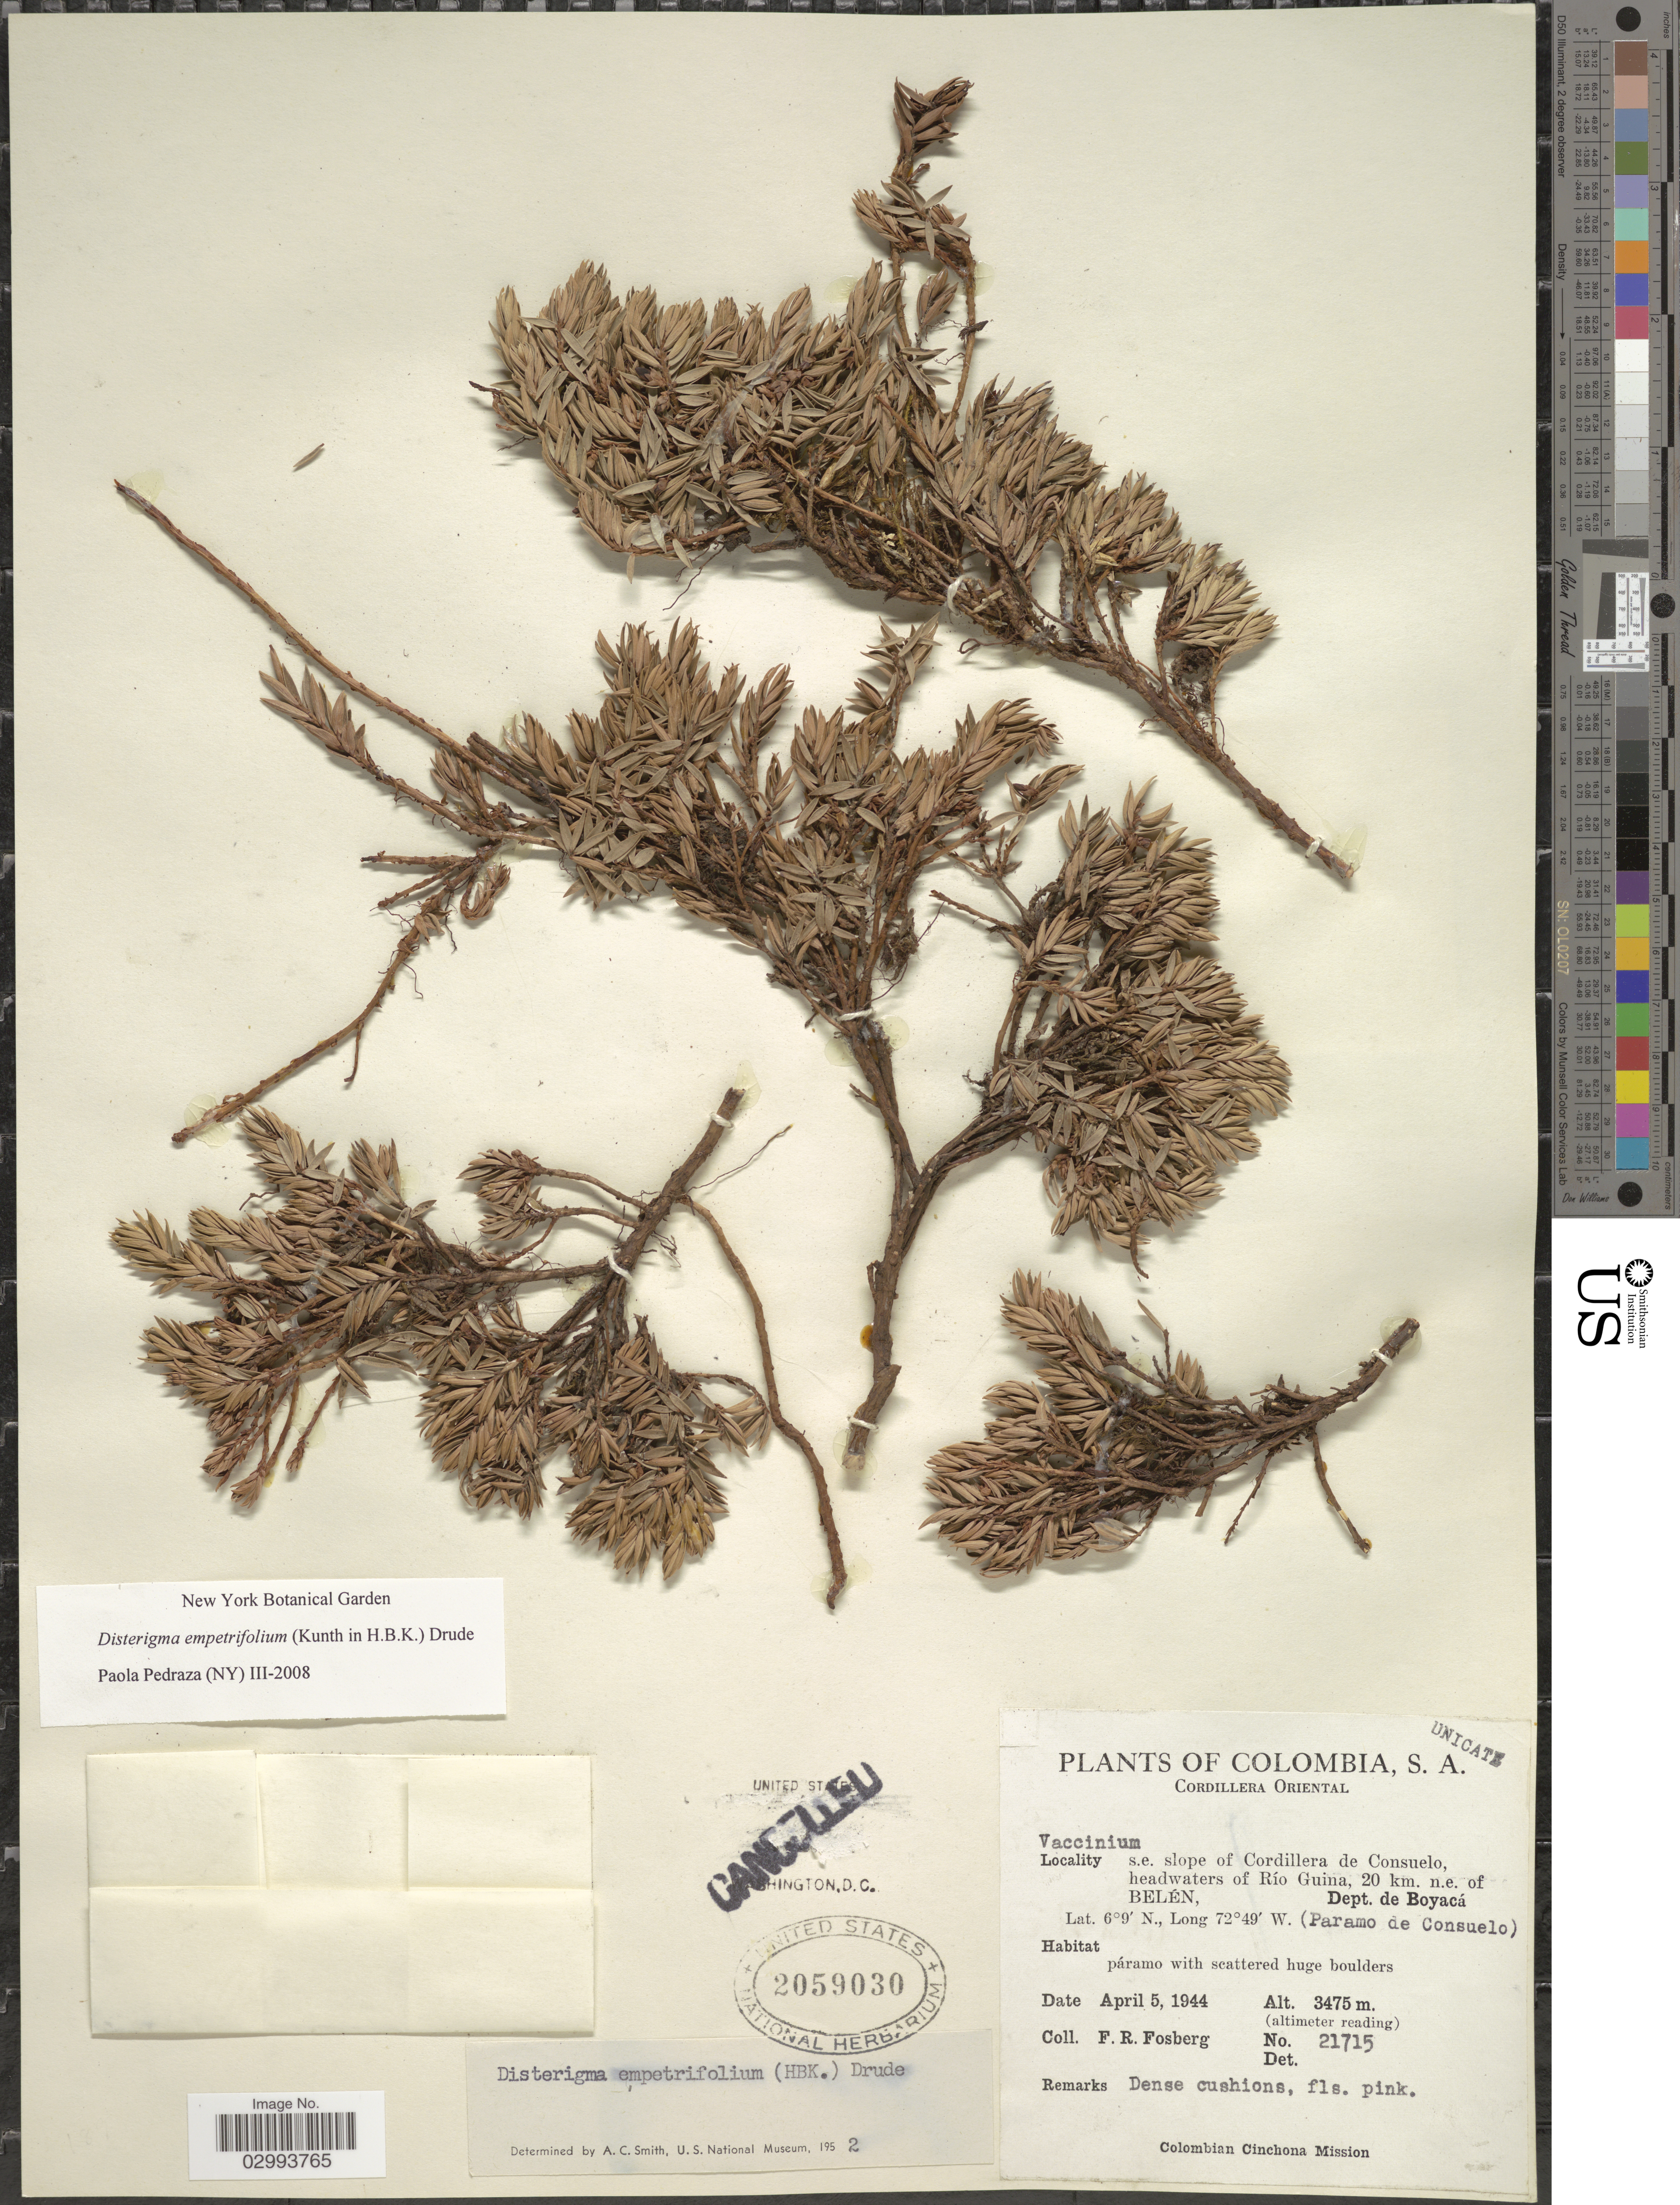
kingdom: Plantae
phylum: Tracheophyta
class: Magnoliopsida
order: Ericales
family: Ericaceae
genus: Disterigma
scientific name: Disterigma empetrifolium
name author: (Kunth) Drude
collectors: F. R. Fosberg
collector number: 21715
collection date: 1944-04-05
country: Colombia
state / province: Boyacá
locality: Cordillera Oriental, s.e. slope of Cordillera de Consuelo, headwaters of Río Guina, 20 km. n.e. of Belén, Dept. de Boyacá, Paramo de Consuelo.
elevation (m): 3475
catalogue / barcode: US 2059030